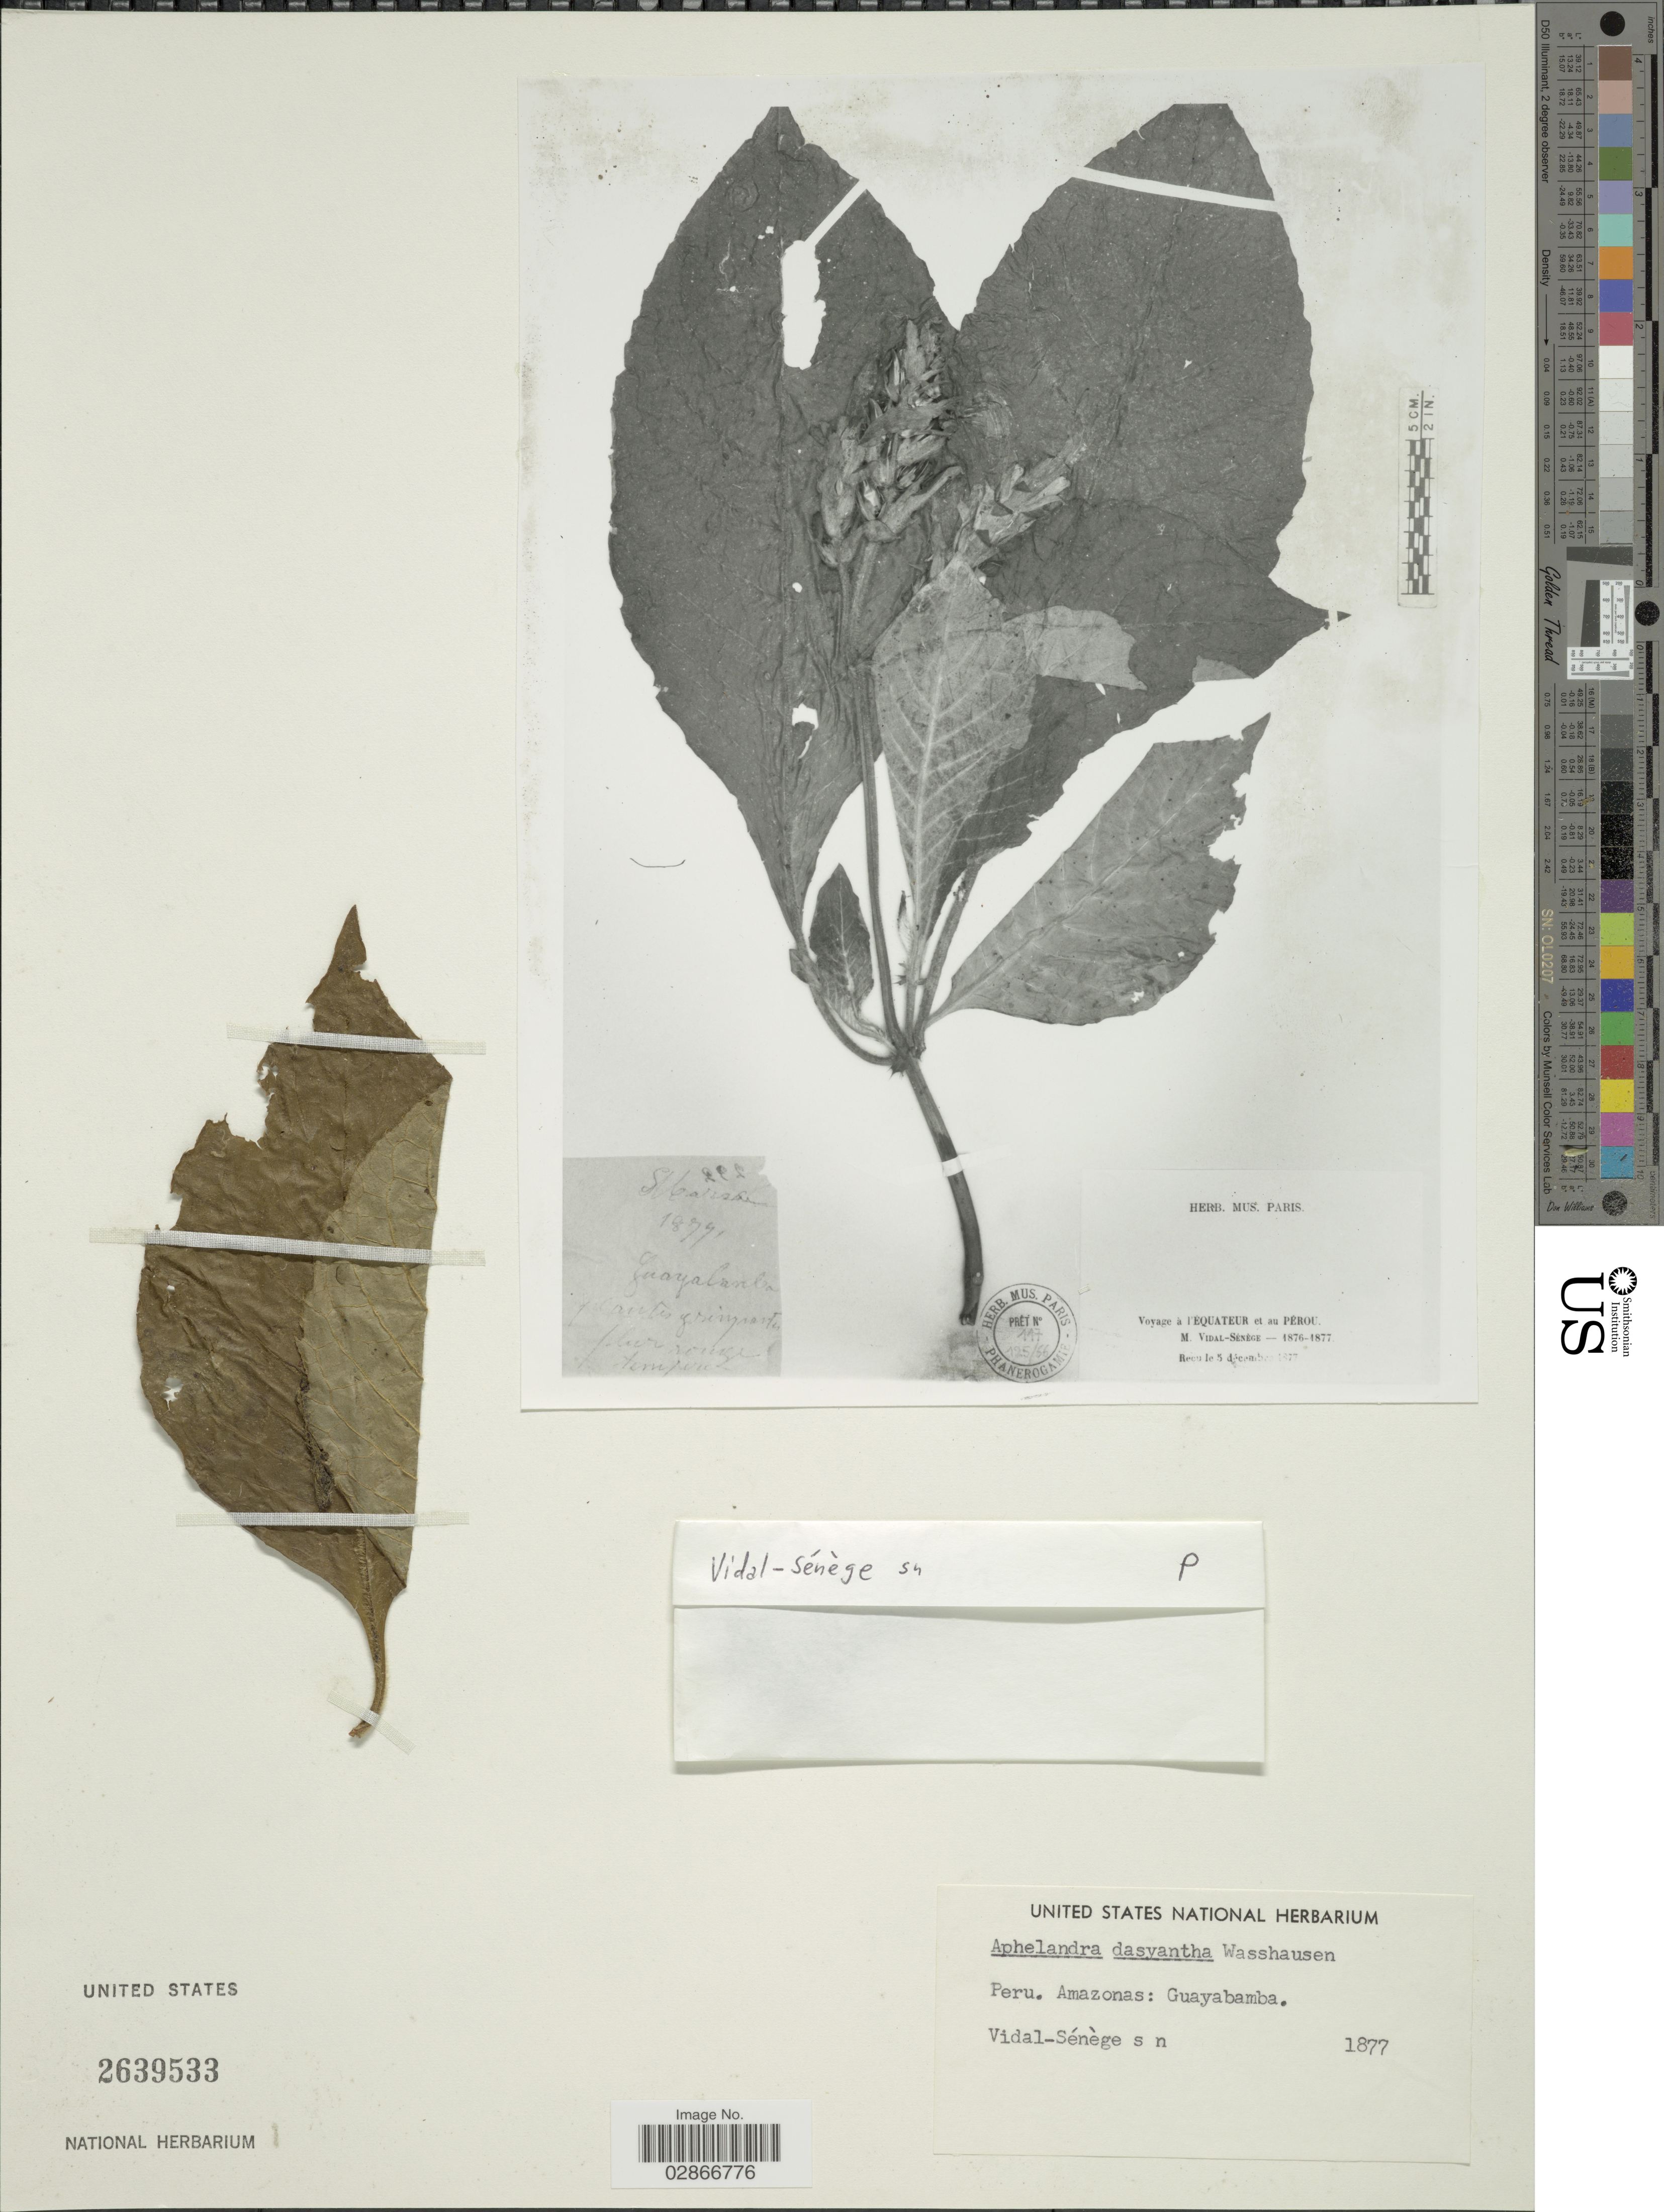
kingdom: Plantae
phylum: Tracheophyta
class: Magnoliopsida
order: Lamiales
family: Acanthaceae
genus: Aphelandra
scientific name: Aphelandra dasyantha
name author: Wassh.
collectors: Vidal-Senege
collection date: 1877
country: Peru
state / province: Amazonas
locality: Guayabamba.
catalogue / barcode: US 2639533